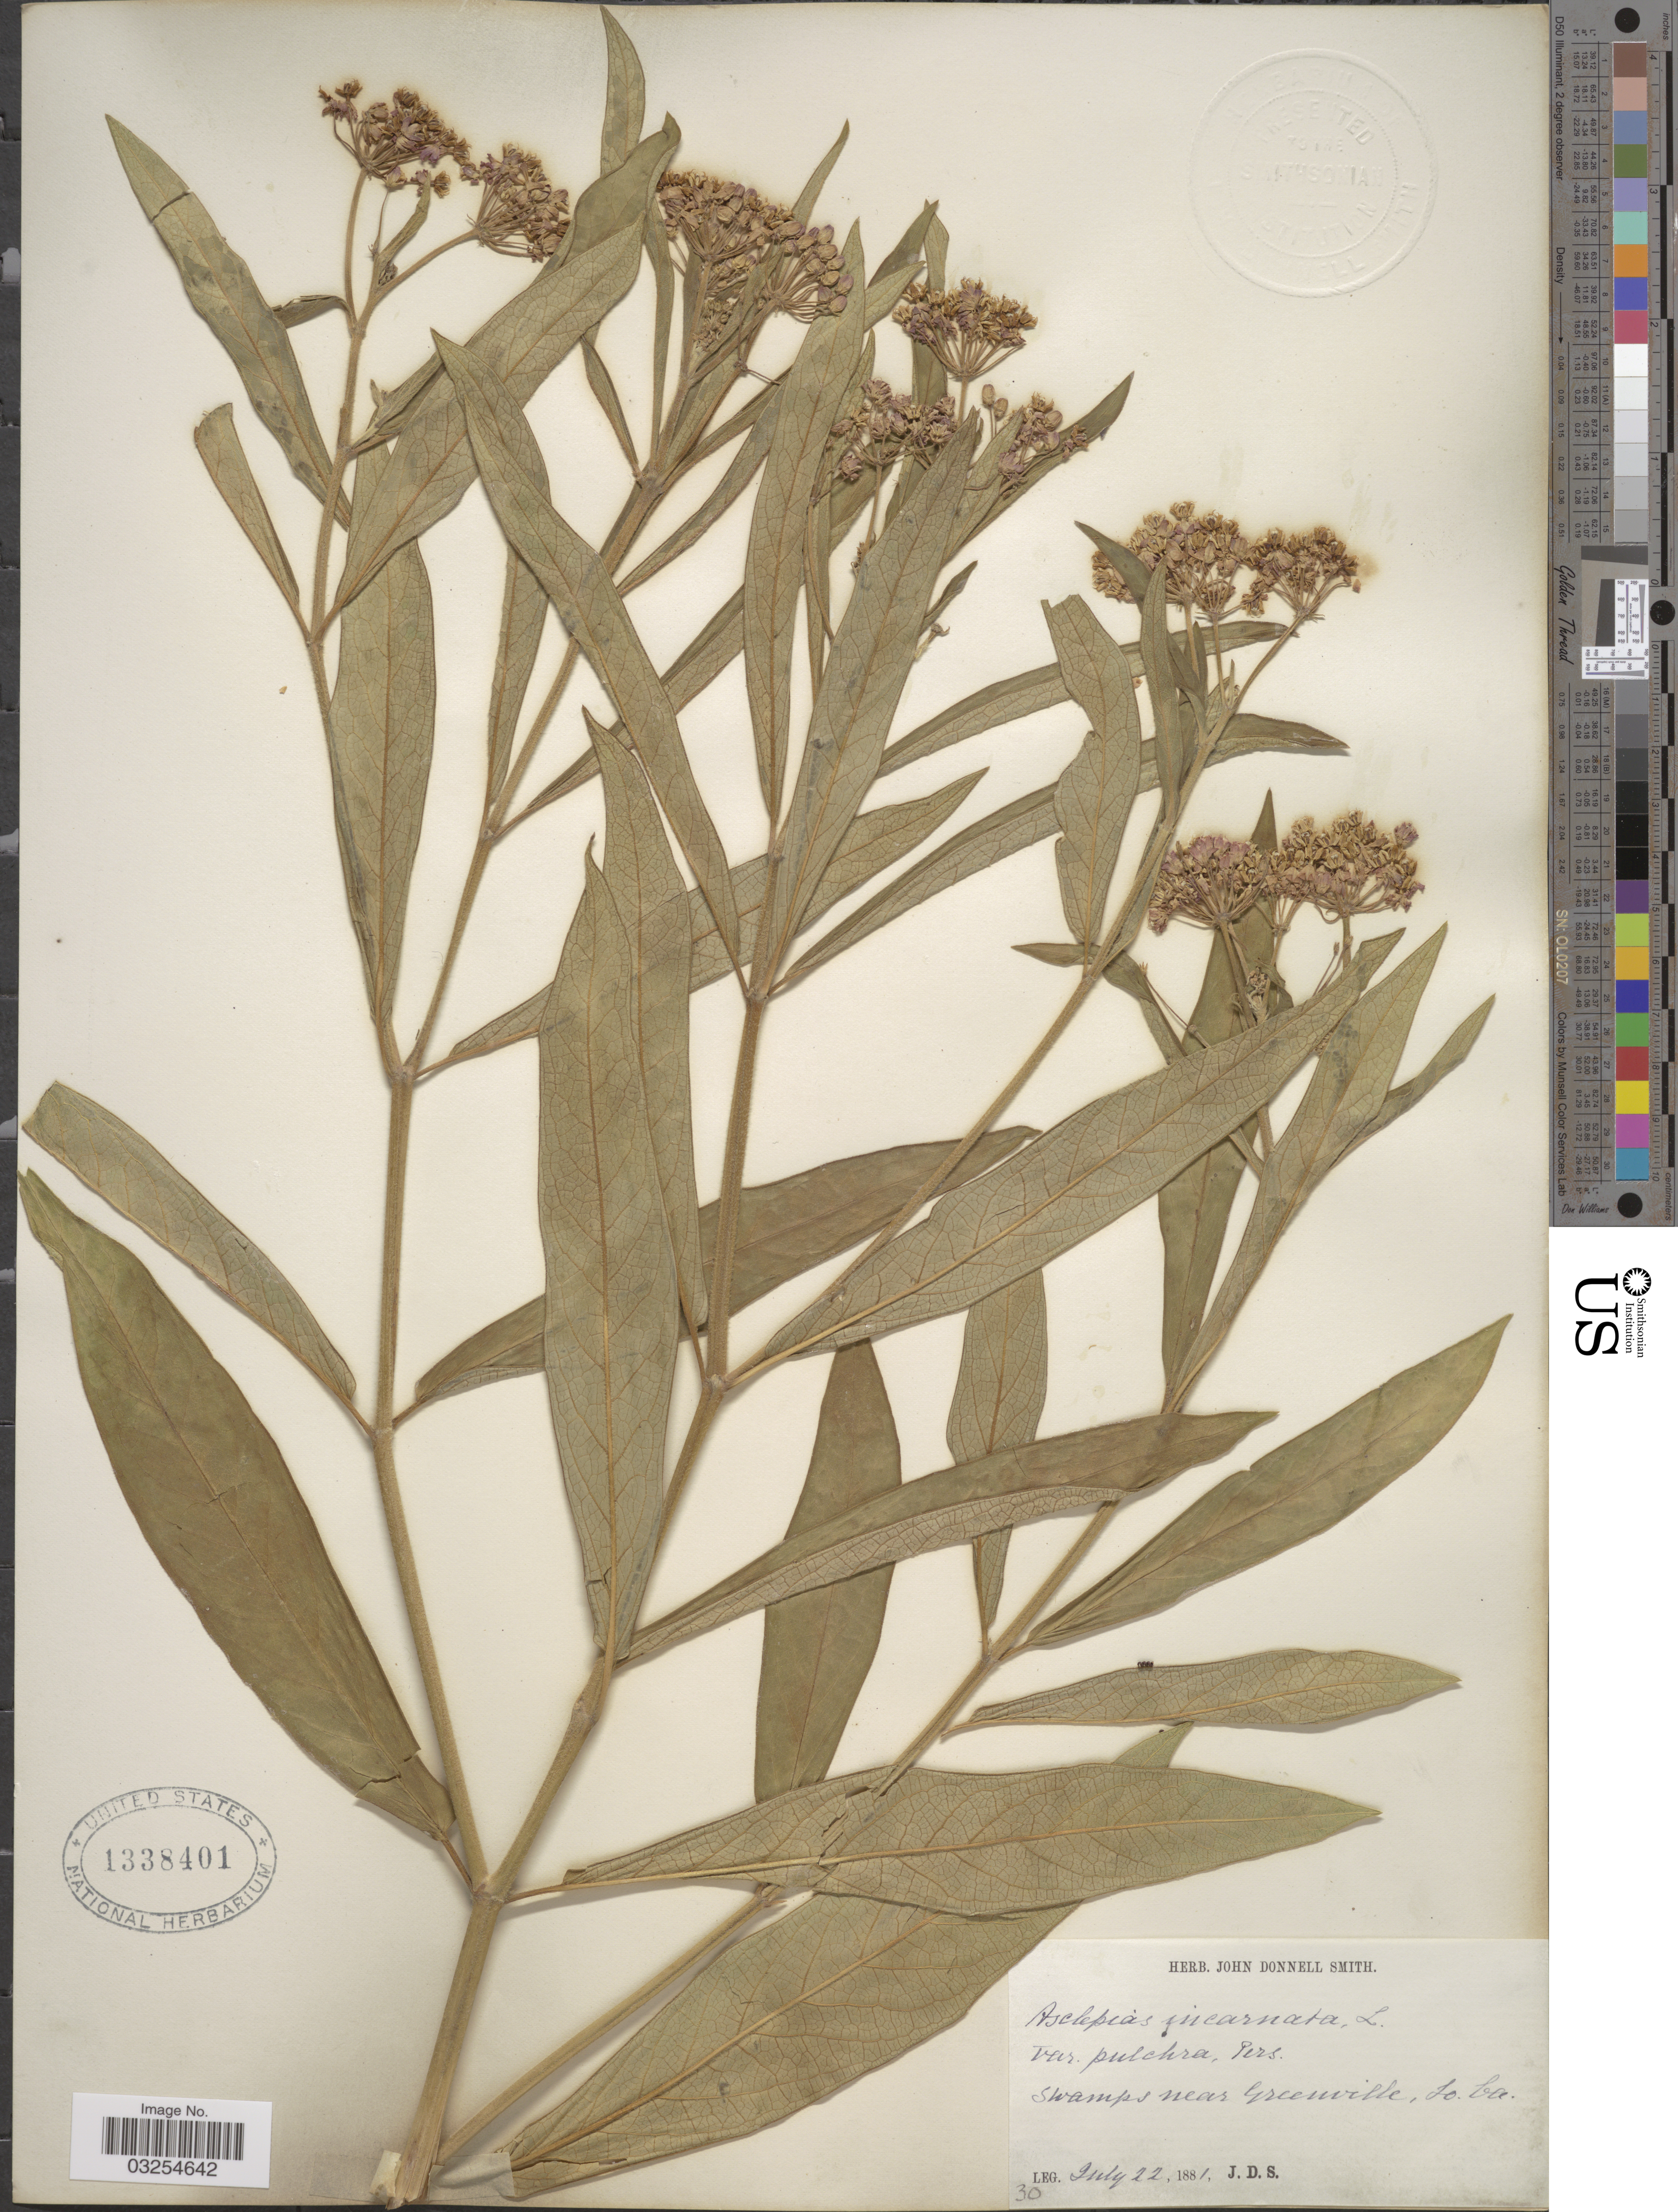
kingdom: Plantae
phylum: Tracheophyta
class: Magnoliopsida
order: Gentianales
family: Apocynaceae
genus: Asclepias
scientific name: Asclepias incarnata subsp. pulchra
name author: (Ehrh. ex Willd.) Woodson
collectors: J. Donnell Smith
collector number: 30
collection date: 1881-07-22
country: United States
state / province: South Carolina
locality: Swamps near Greenville.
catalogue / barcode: US 1338401